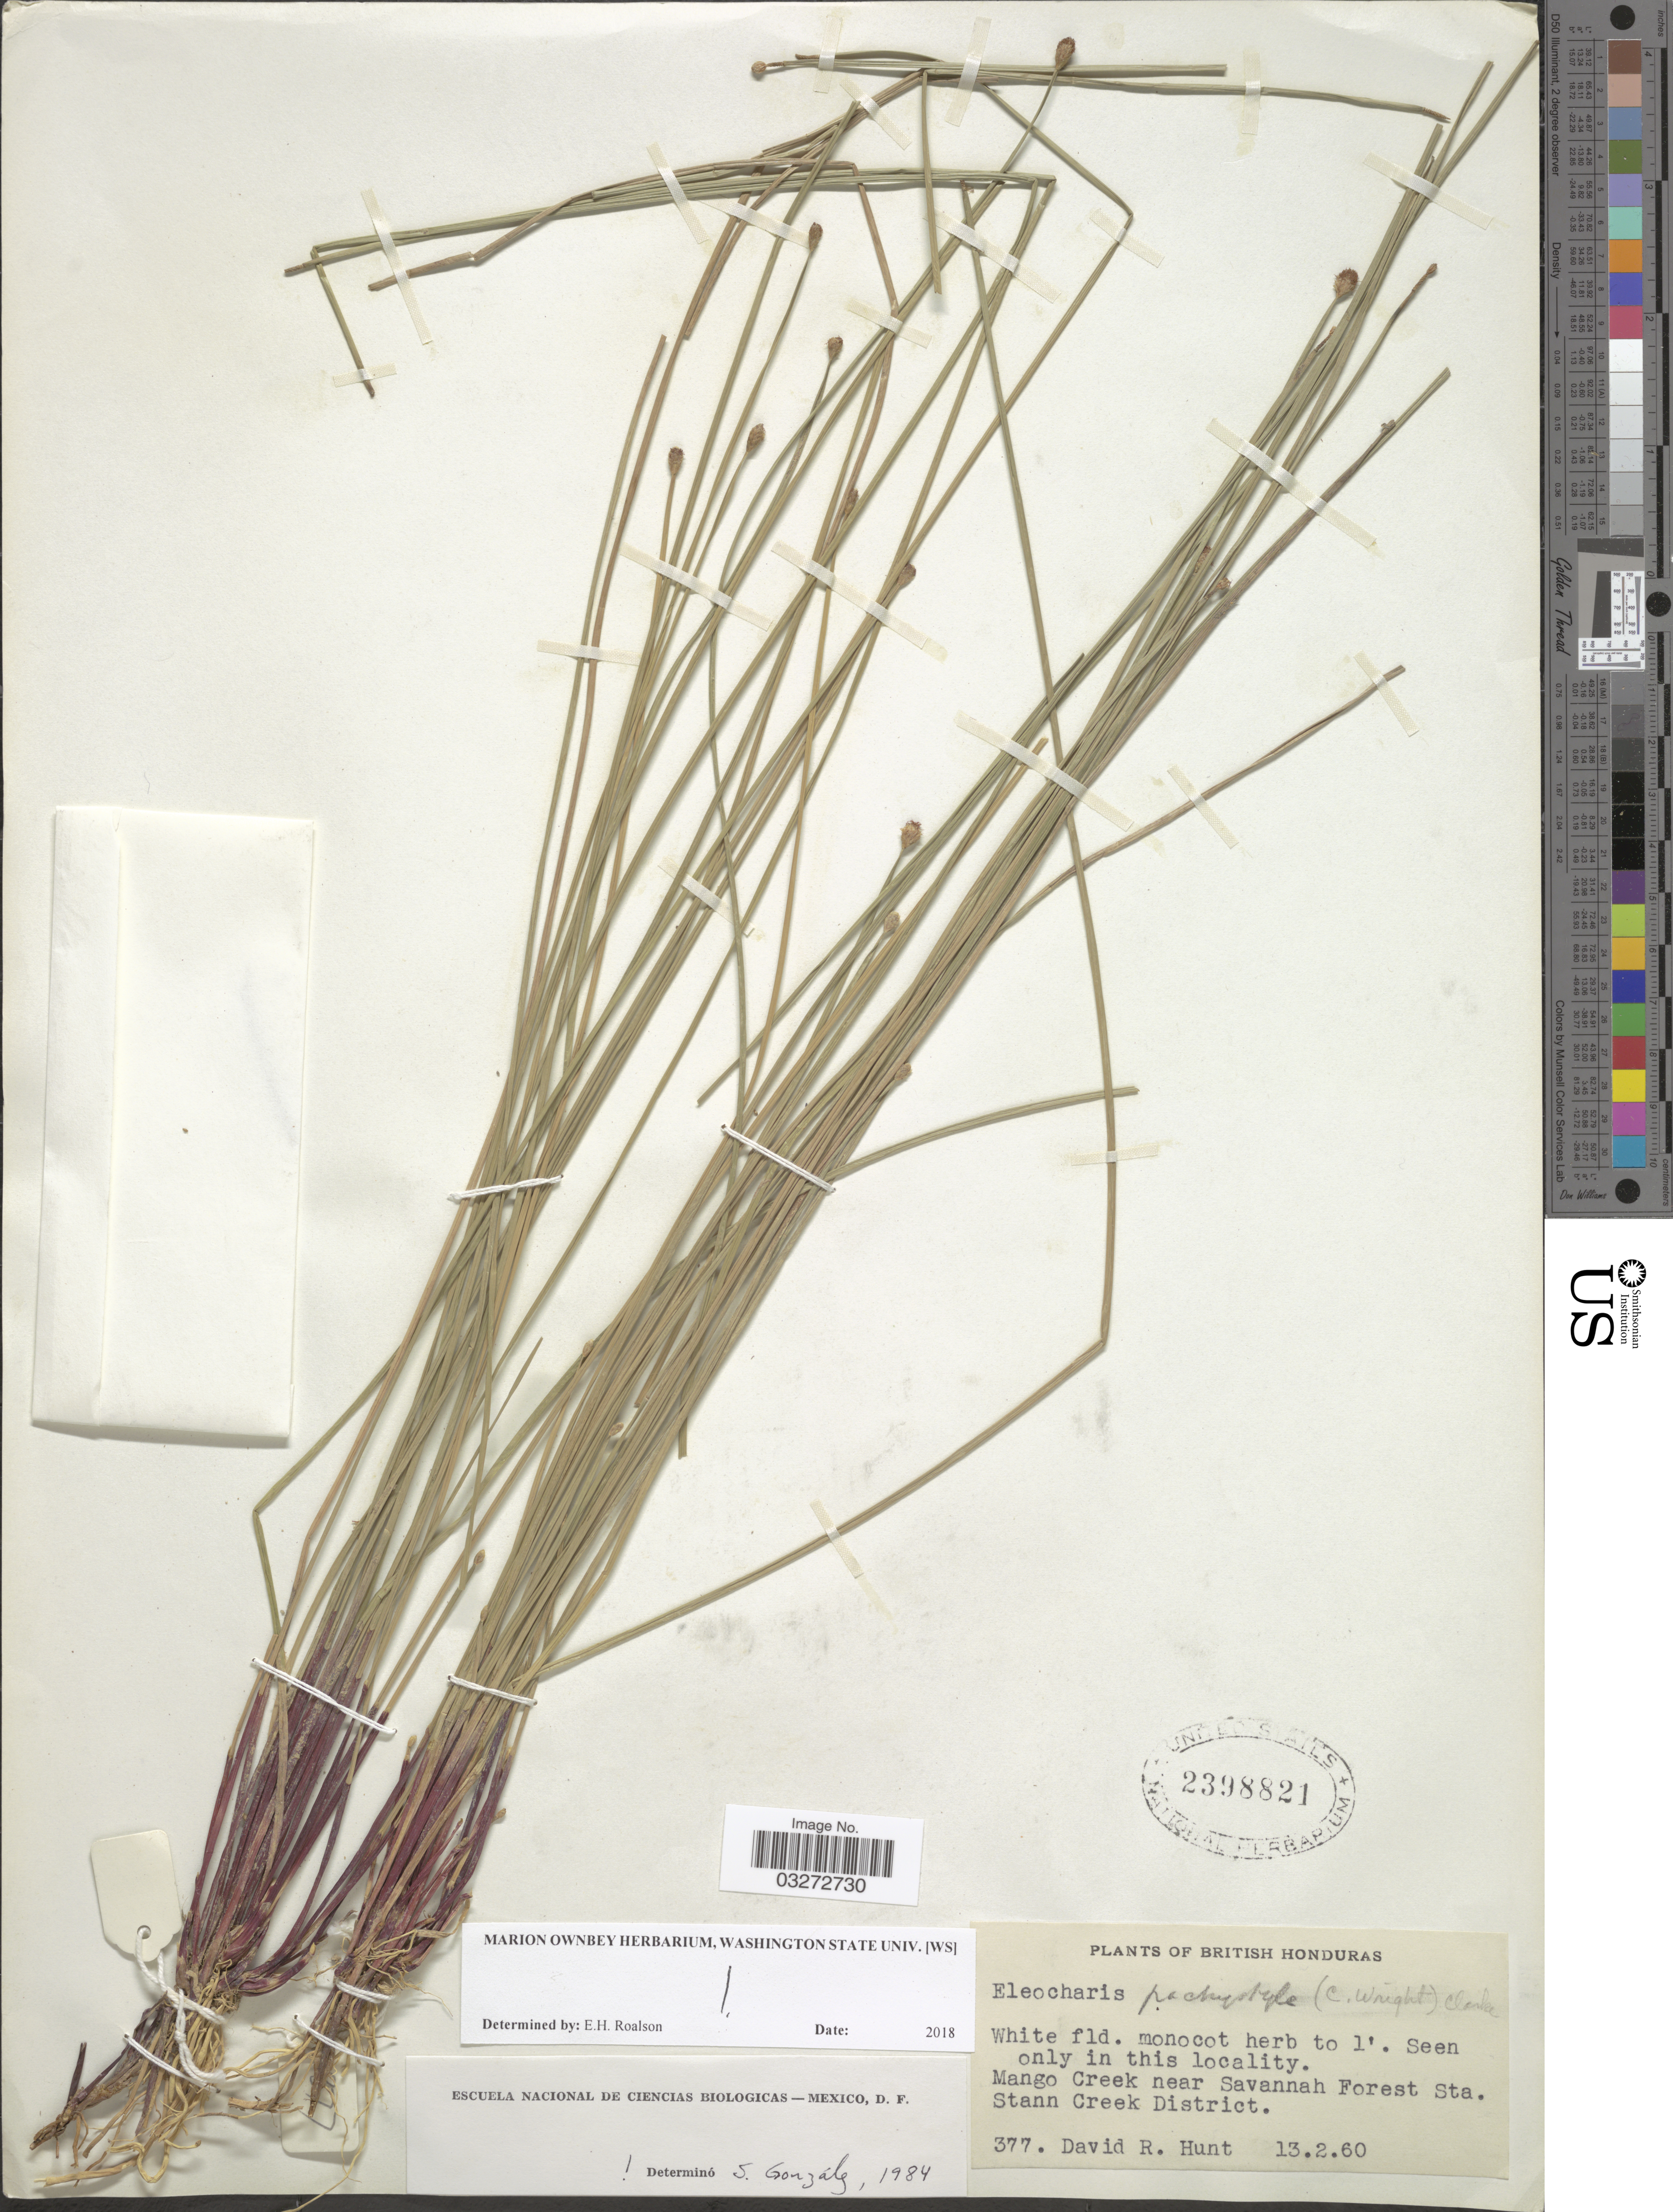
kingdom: Plantae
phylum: Tracheophyta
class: Liliopsida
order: Poales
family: Cyperaceae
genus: Eleocharis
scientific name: Eleocharis pachystyla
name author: (C. Wright) C.B. Clarke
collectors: D. R. Hunt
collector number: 377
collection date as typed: Transcribed d/m/y: 13/2/60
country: Belize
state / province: Stann Creek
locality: British Honduras. Mango Creek near Savannah Forest Sta. Stann Creek District.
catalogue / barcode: US 2398821